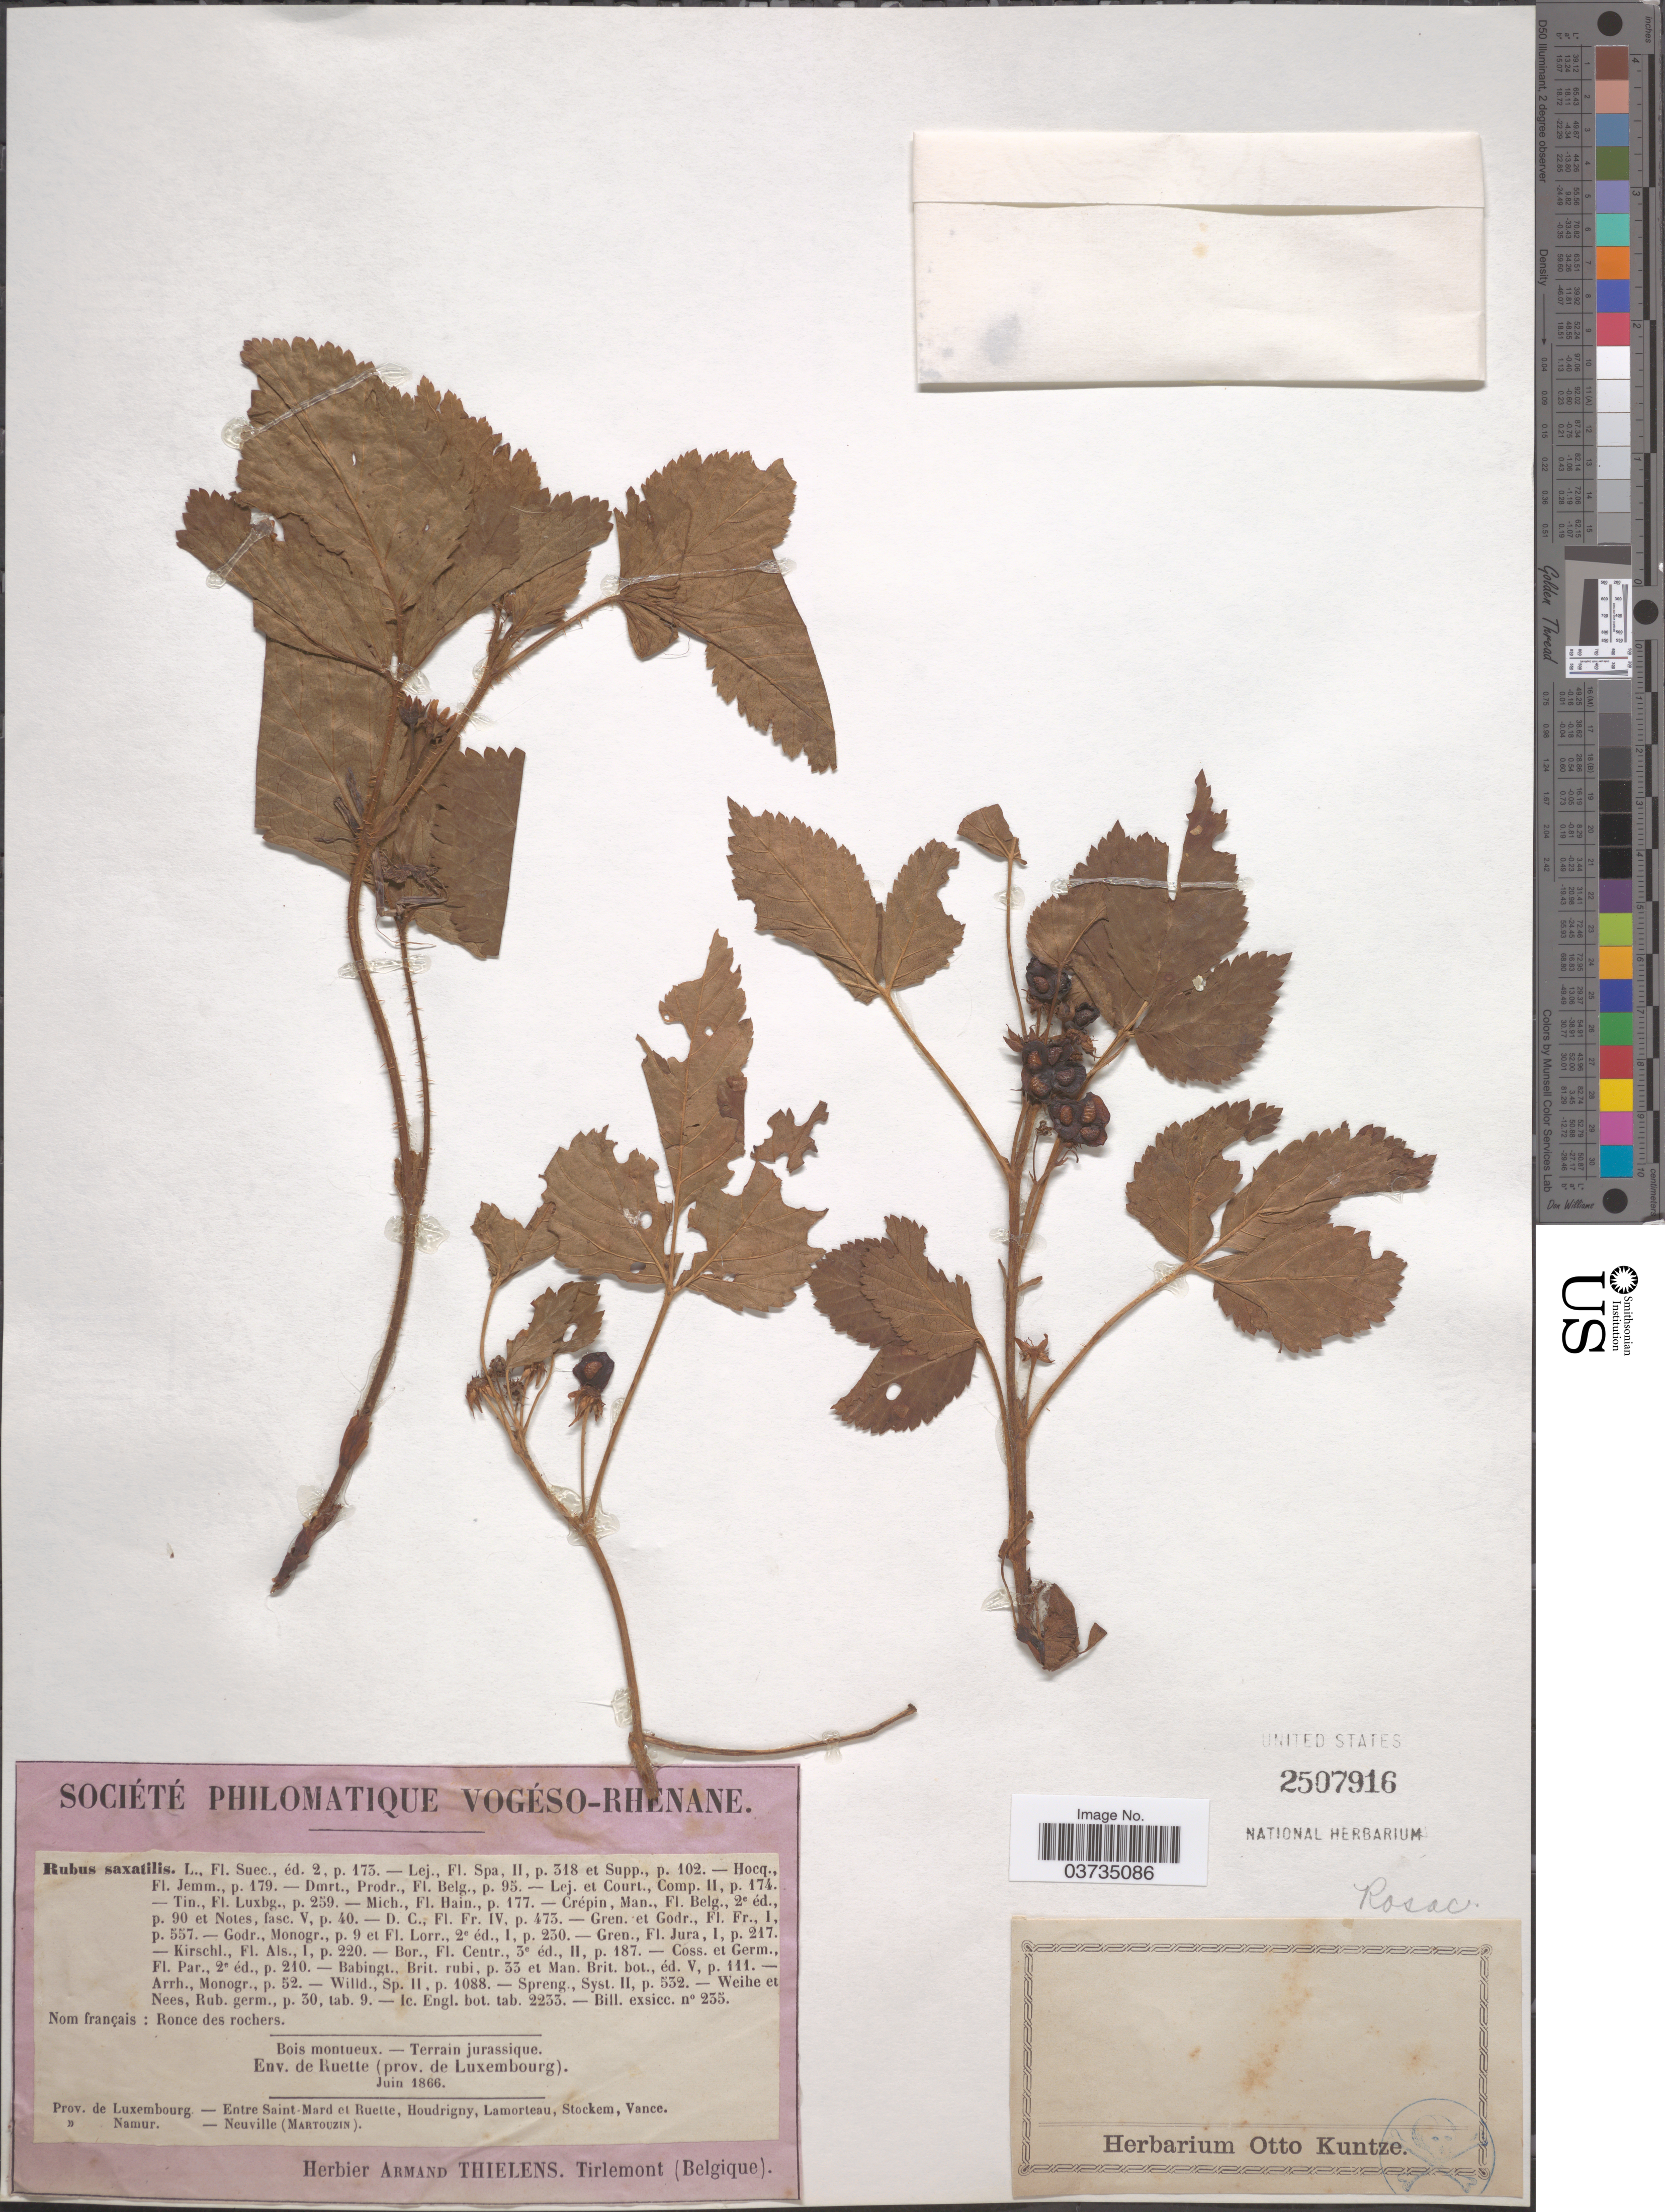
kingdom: Plantae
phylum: Tracheophyta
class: Magnoliopsida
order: Rosales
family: Rosaceae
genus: Rubus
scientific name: Rubus saxatilis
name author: L.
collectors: ex herb. Armand Thielens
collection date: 1866-06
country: Belgium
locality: Env. de Ruette (prov. de Luxembourg). Entre Saint-Mard et Ruette, Houdrigny, Lamorteau, Stockem, Vance. Prov. de Namur. Neuville (Martouzin) [unsure placement]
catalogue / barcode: US 2507916